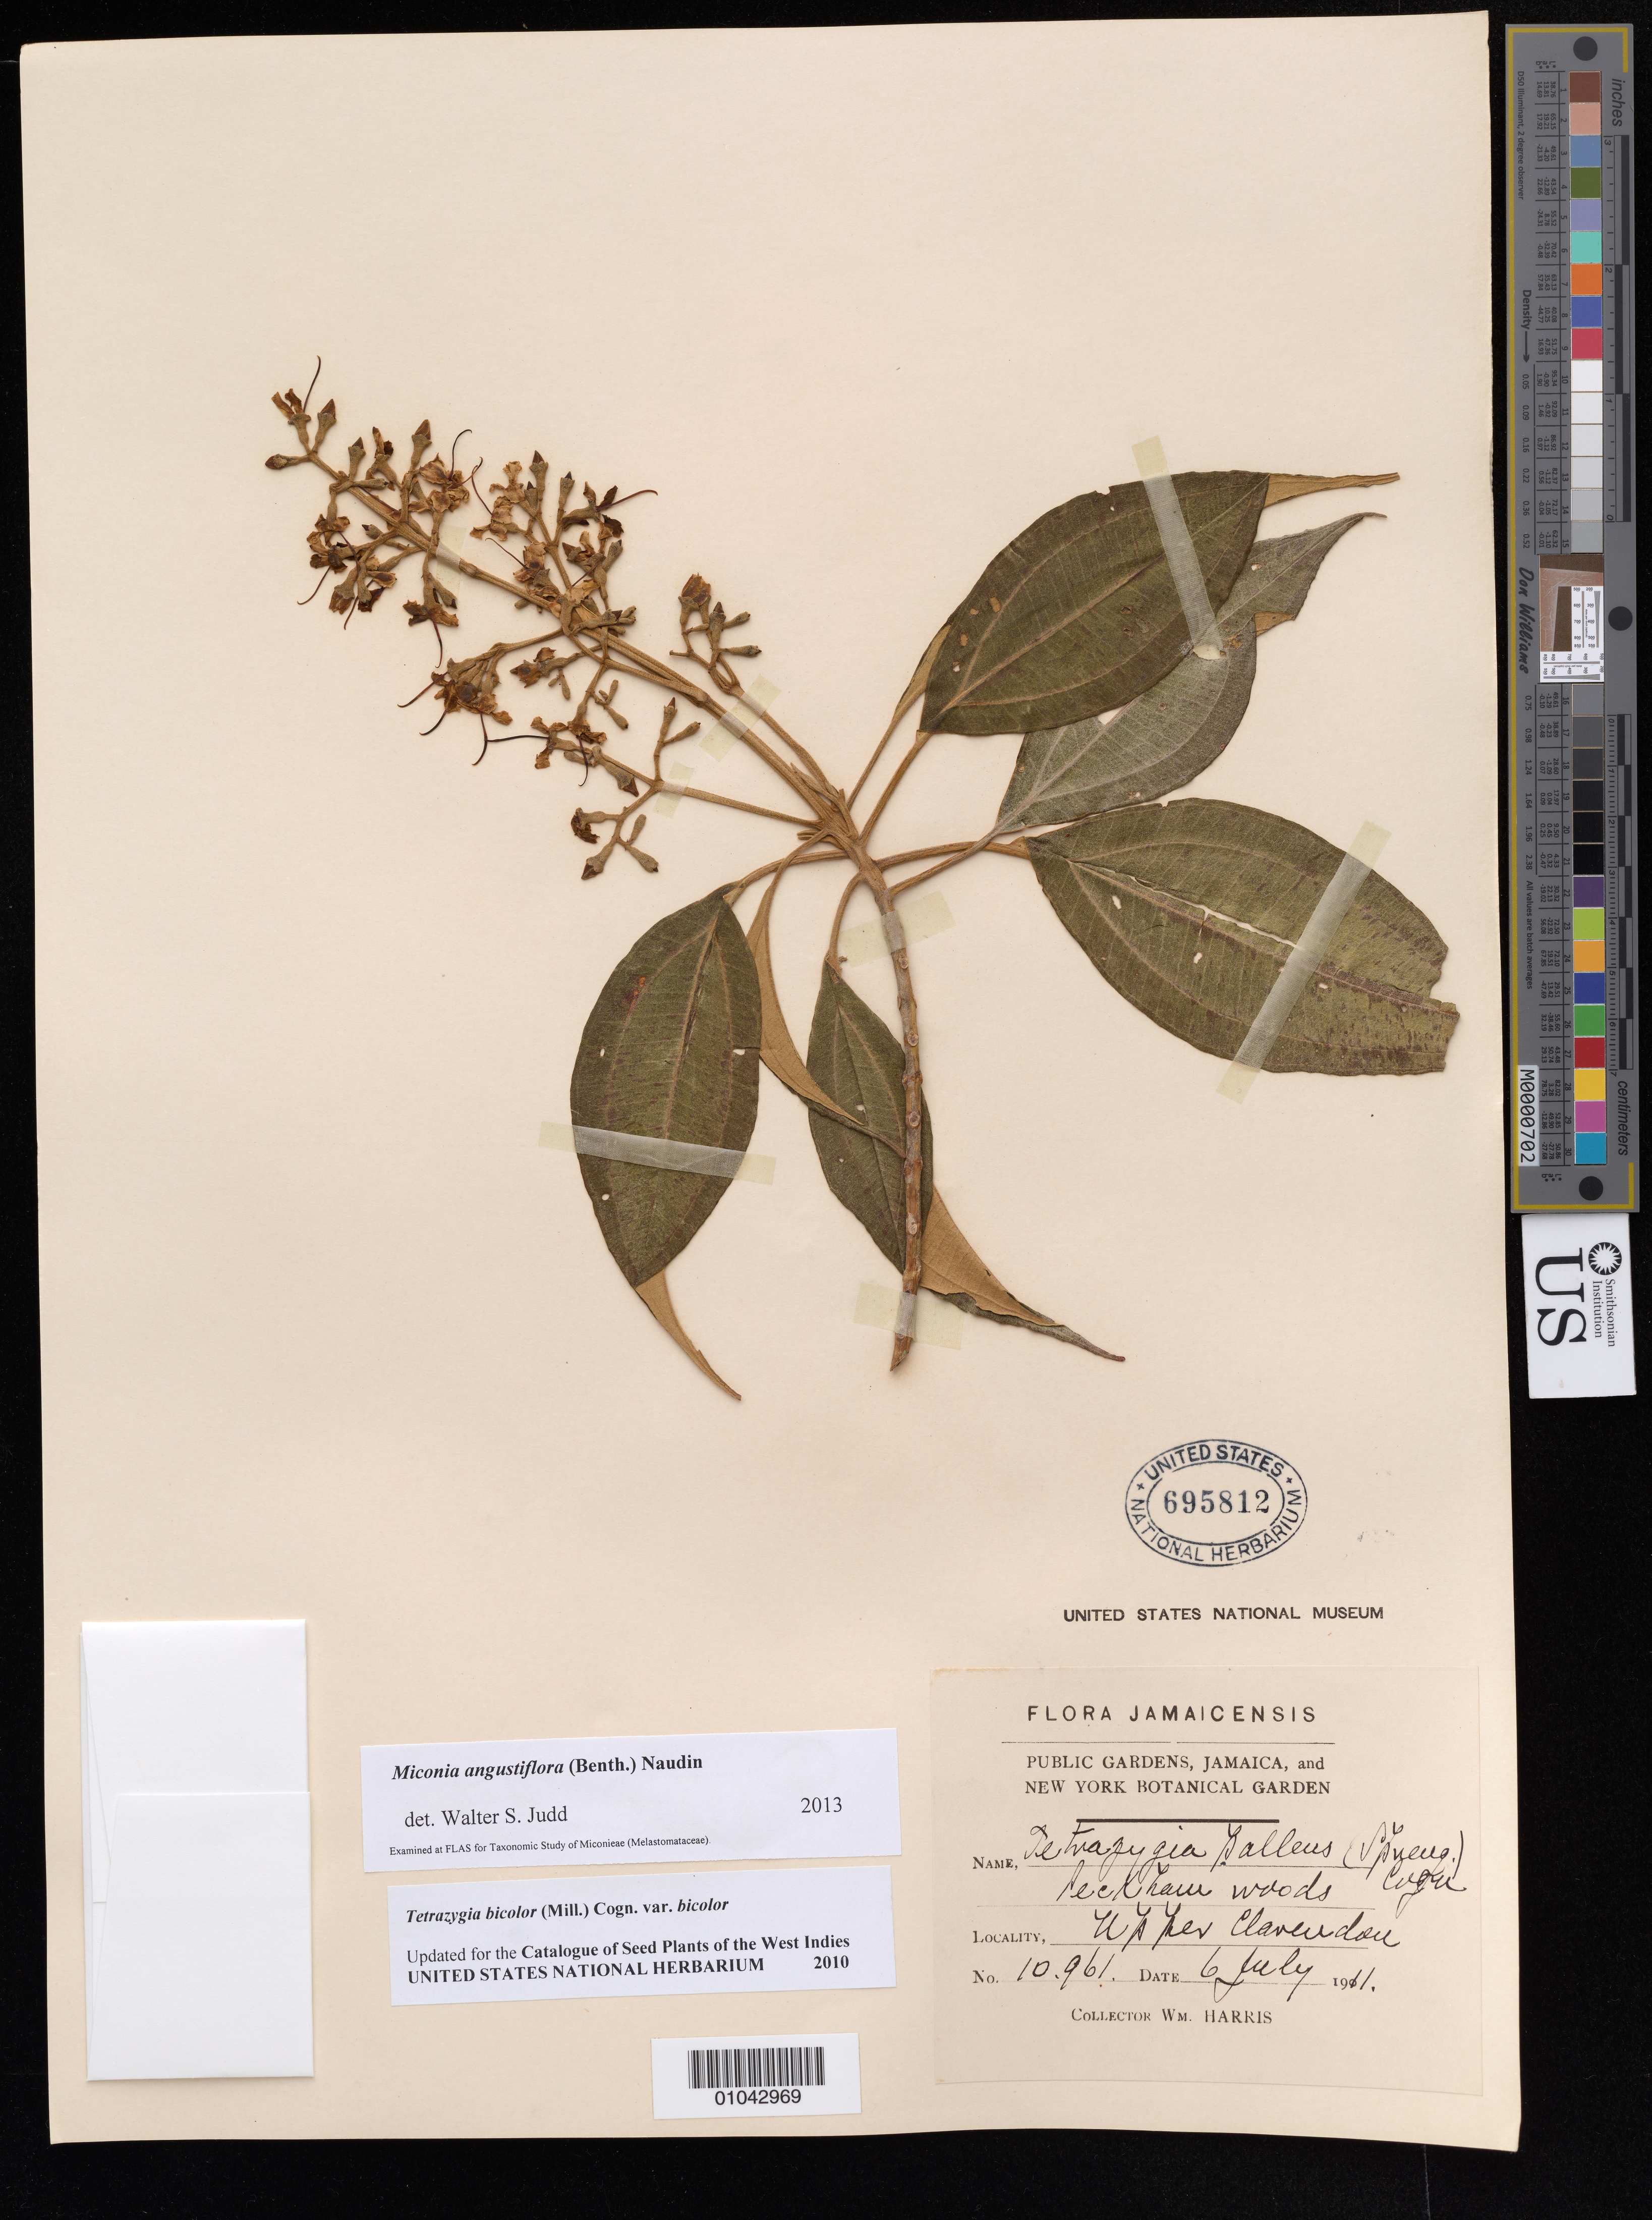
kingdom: Plantae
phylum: Tracheophyta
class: Magnoliopsida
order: Myrtales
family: Melastomataceae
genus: Miconia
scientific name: Miconia angustiflora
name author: (Benth.) Naudin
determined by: Judd, Walter S.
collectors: W. Harris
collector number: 10961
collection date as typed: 06 Jul 1911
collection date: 1911-07-06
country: Jamaica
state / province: Clarendon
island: Jamaica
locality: Peckham Woods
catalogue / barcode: US 695812